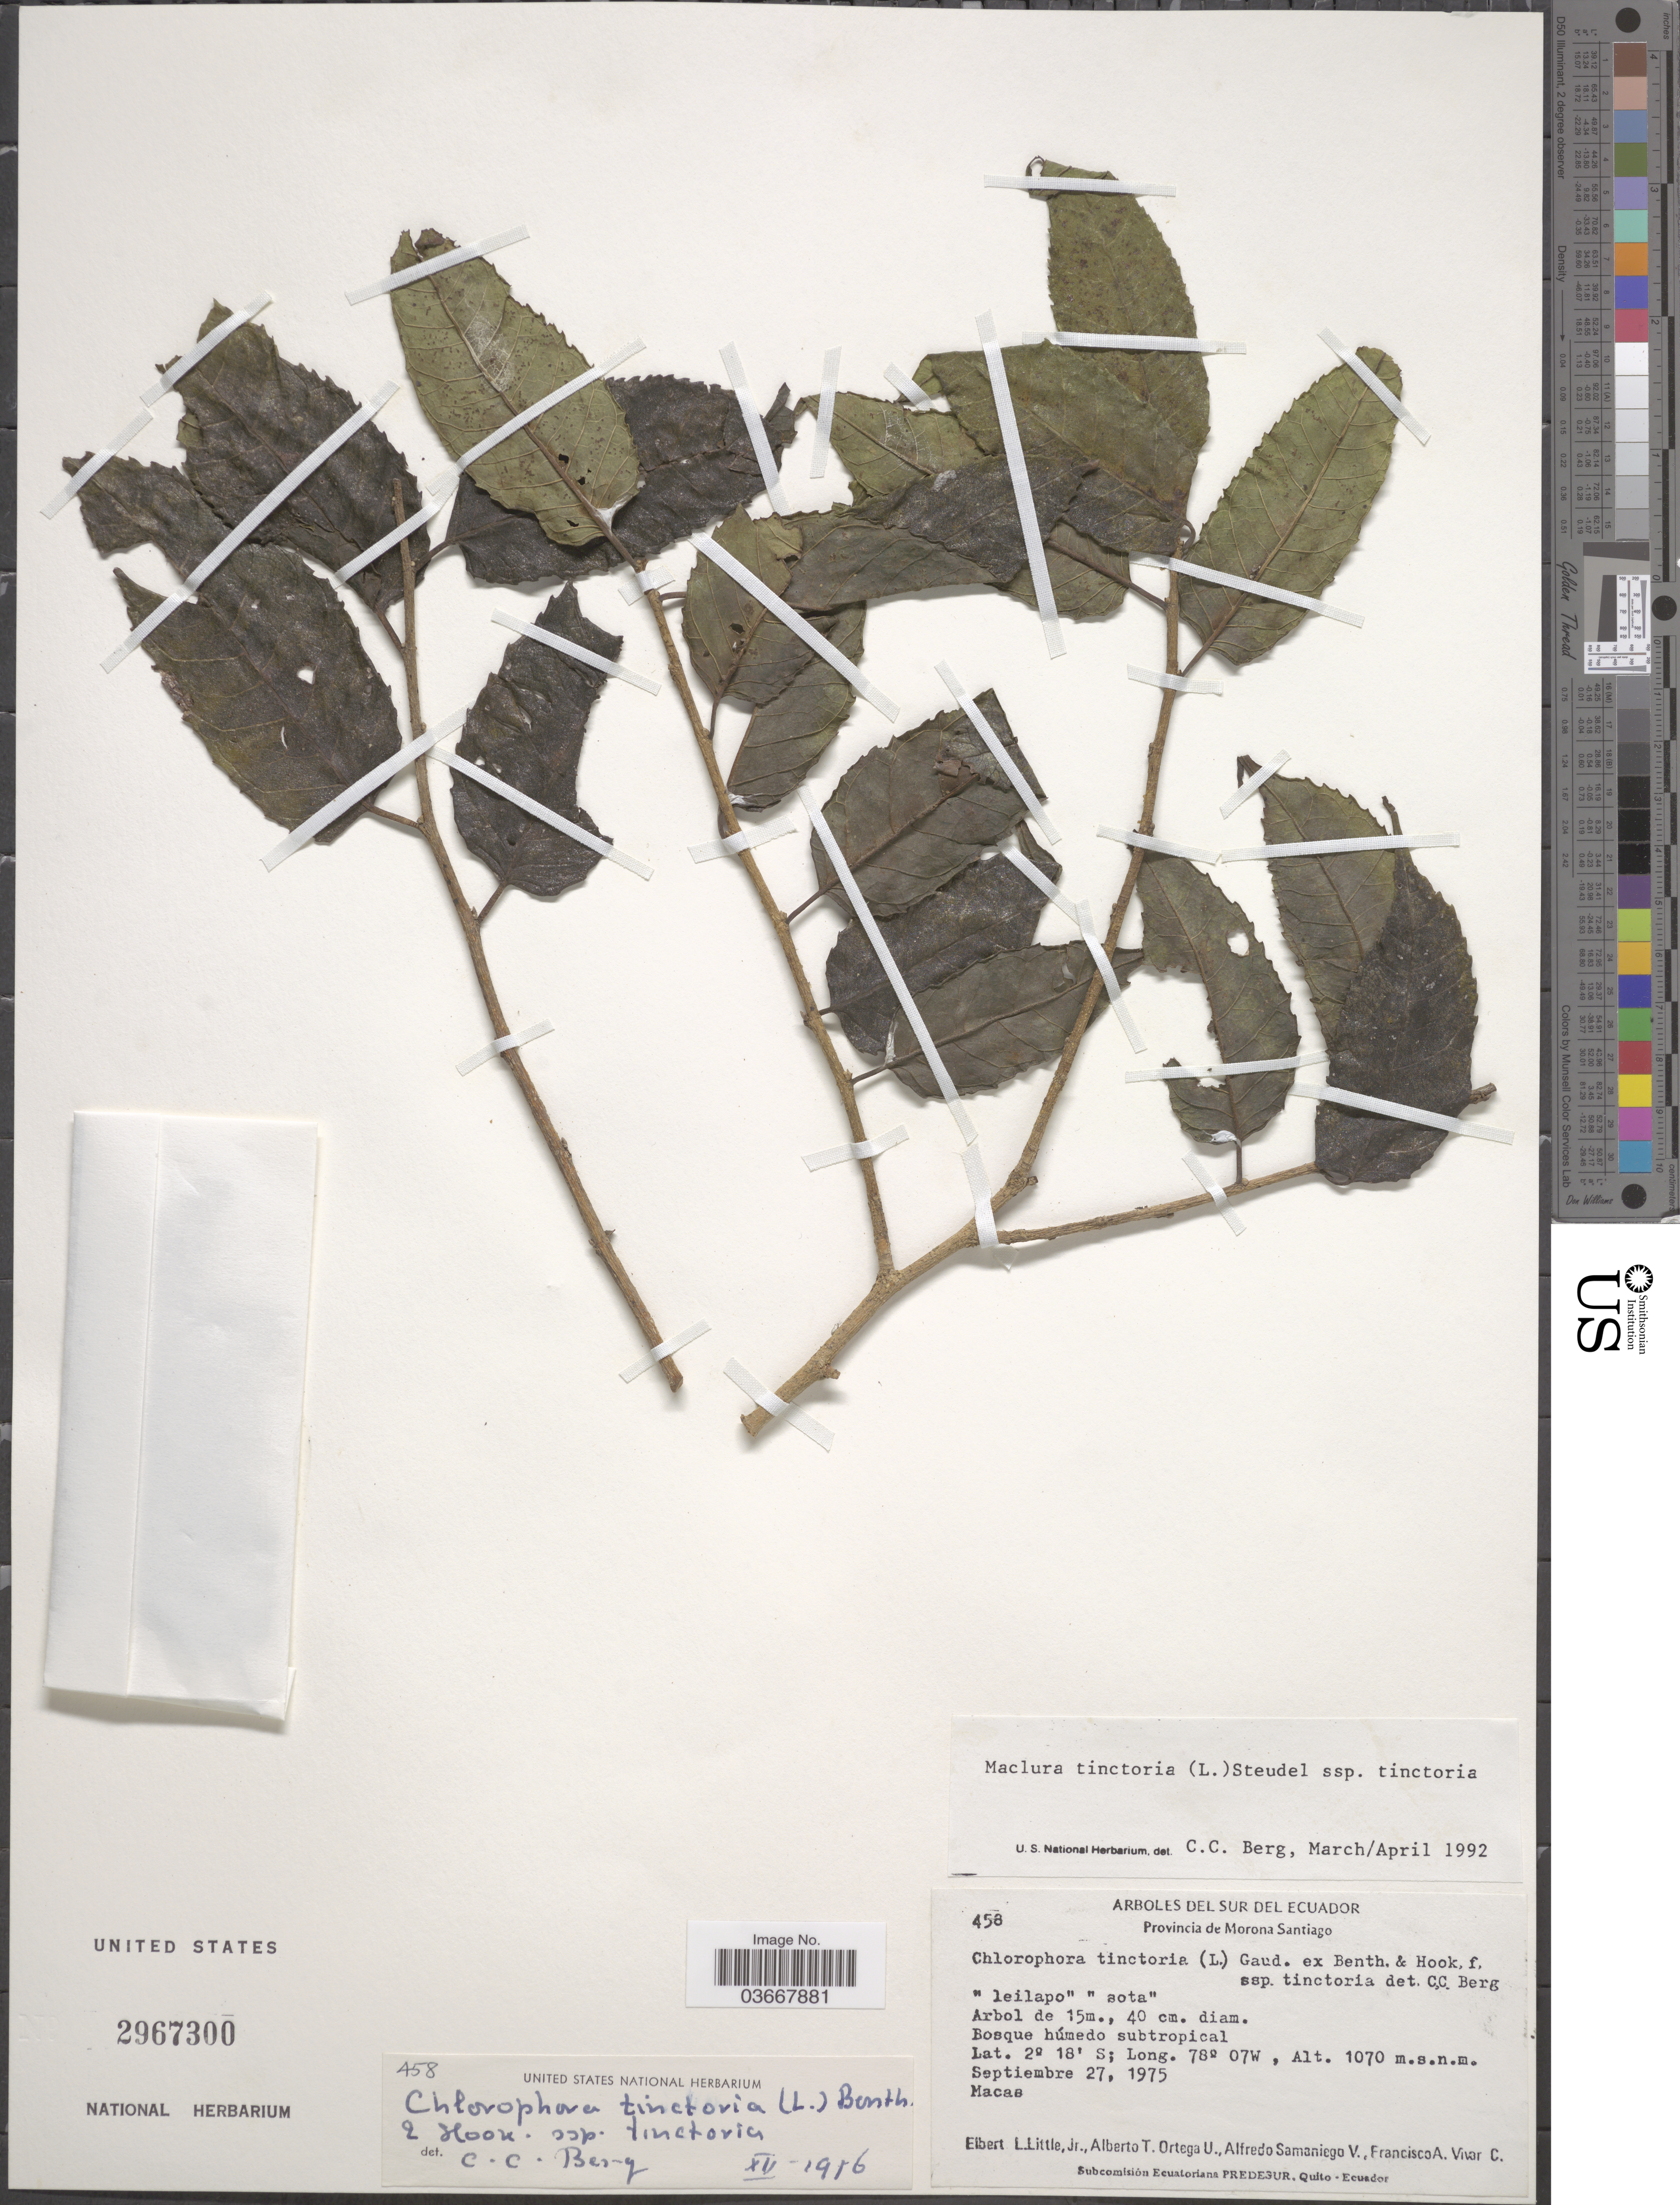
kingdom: Plantae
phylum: Tracheophyta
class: Magnoliopsida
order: Rosales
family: Moraceae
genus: Maclura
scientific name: Maclura tinctoria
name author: (L.) D. Don ex Steud.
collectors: E. L. Little, A. T. Ortega U., A. V. Samaniego & F. A. Vivar C.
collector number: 458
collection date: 1975-09-27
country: Ecuador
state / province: Morona-Santiago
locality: Sur del Ecuador.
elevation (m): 1070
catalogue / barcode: US 2967300